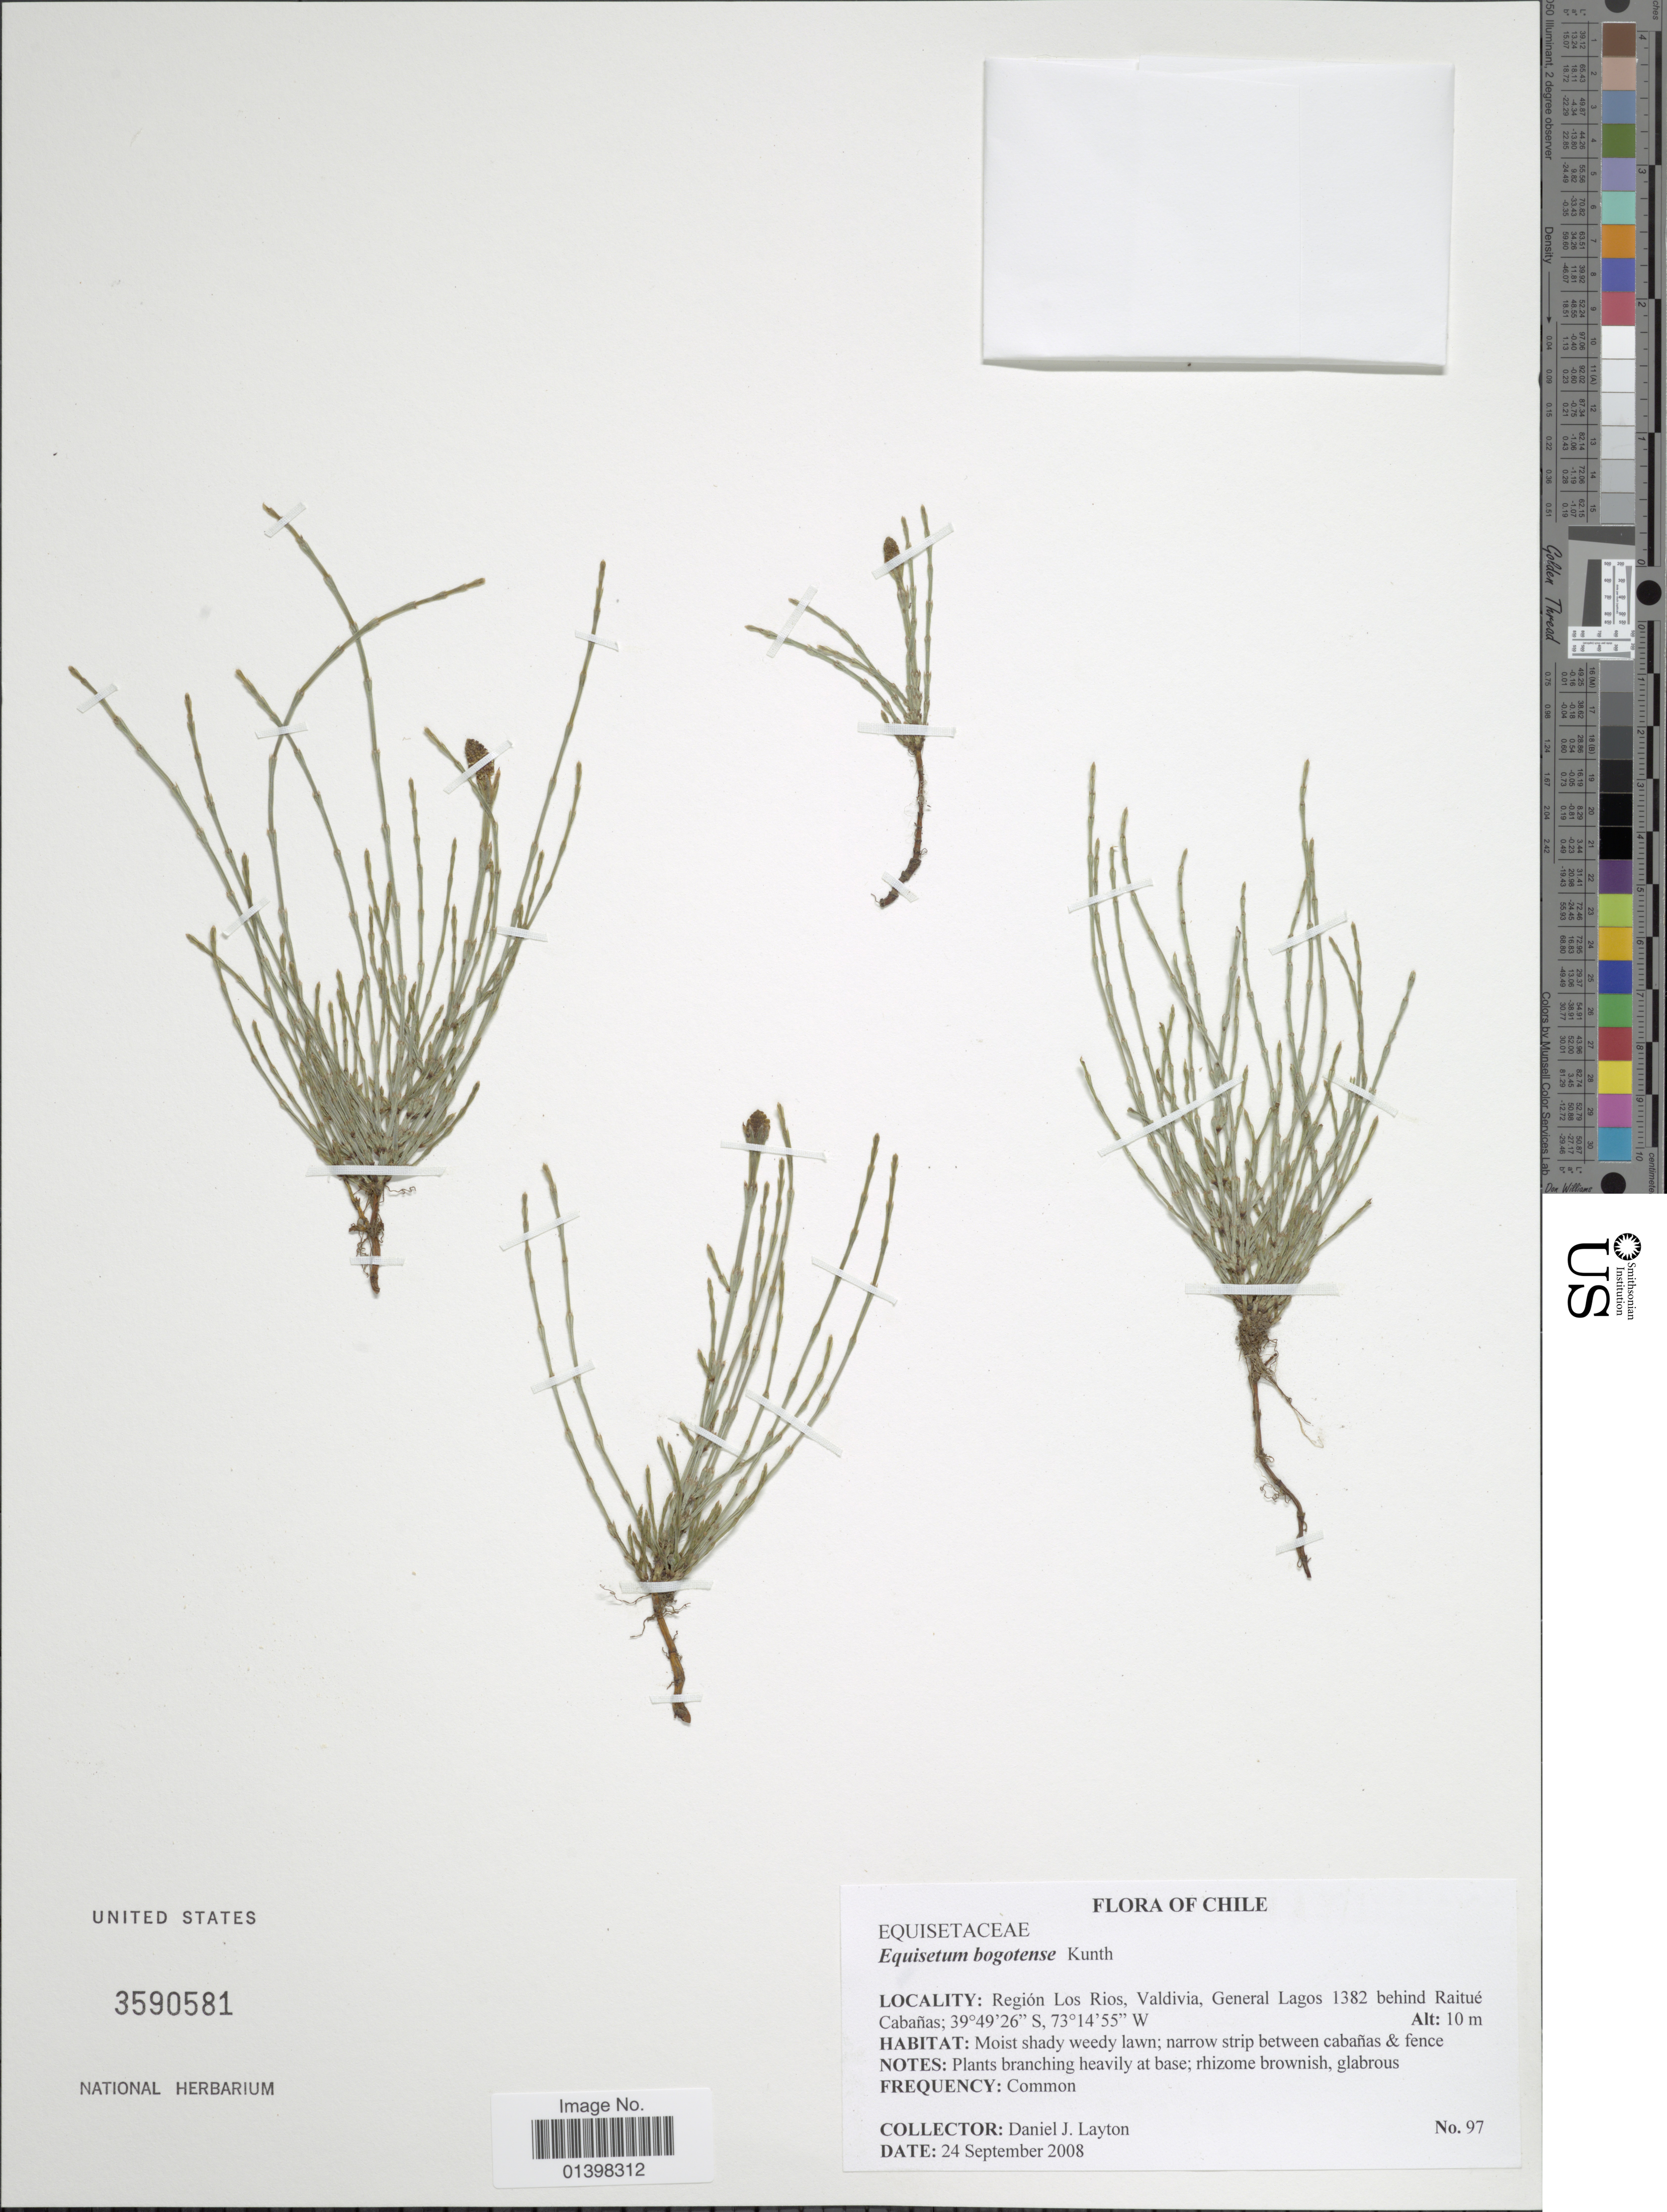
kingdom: Plantae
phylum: Tracheophyta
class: Polypodiopsida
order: Equisetales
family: Equisetaceae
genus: Equisetum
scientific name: Equisetum bogotense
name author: Kunth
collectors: D. J. Layton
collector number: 97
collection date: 2008-09-24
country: Chile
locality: Región Los Rios, Valdivia, General Lagos 1382 behind Raitué Cabañas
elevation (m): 10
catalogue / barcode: US 3590581